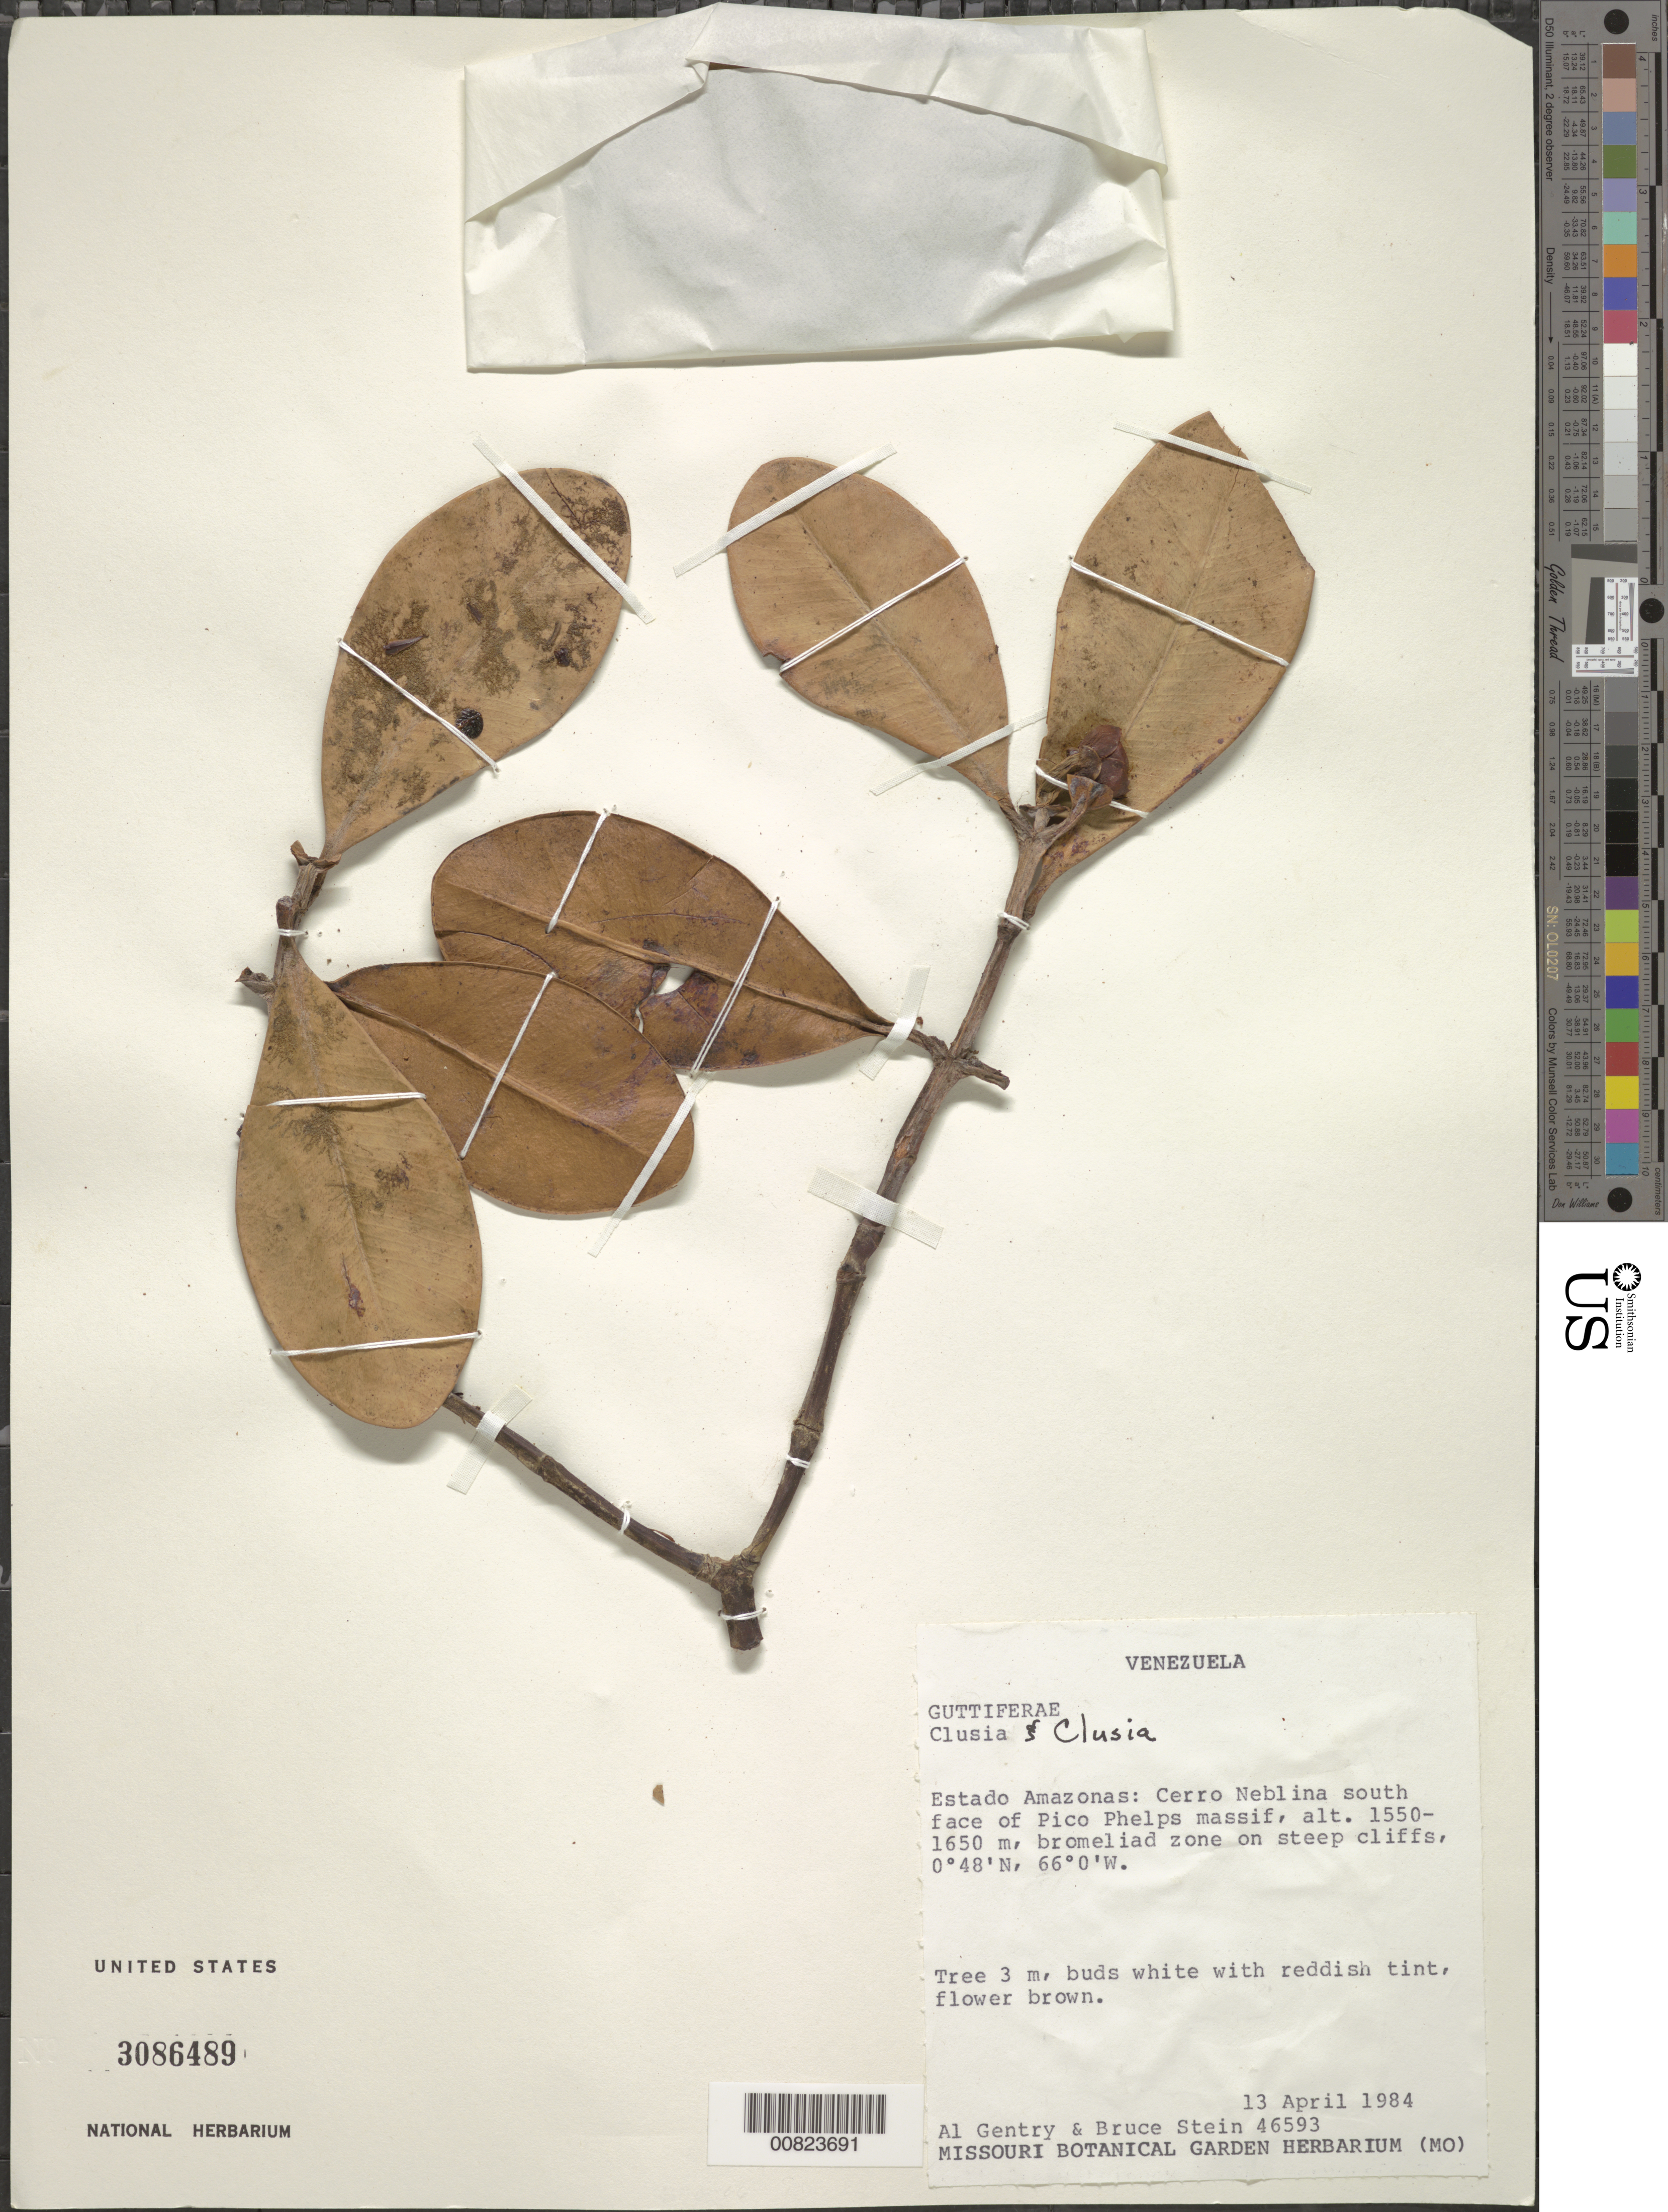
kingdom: Plantae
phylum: Tracheophyta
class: Magnoliopsida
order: Malpighiales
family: Clusiaceae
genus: Clusia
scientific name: Clusia sp.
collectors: A. H. Gentry & B. Stein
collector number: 46593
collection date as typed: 13-Apr-84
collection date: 1984-04-13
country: Venezuela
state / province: Amazonas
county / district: Río Negro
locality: Cerro de La Neblina, S face of Pico Phelps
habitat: Bromeliad zone on steep cliffs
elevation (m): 1550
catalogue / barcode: US 3086489